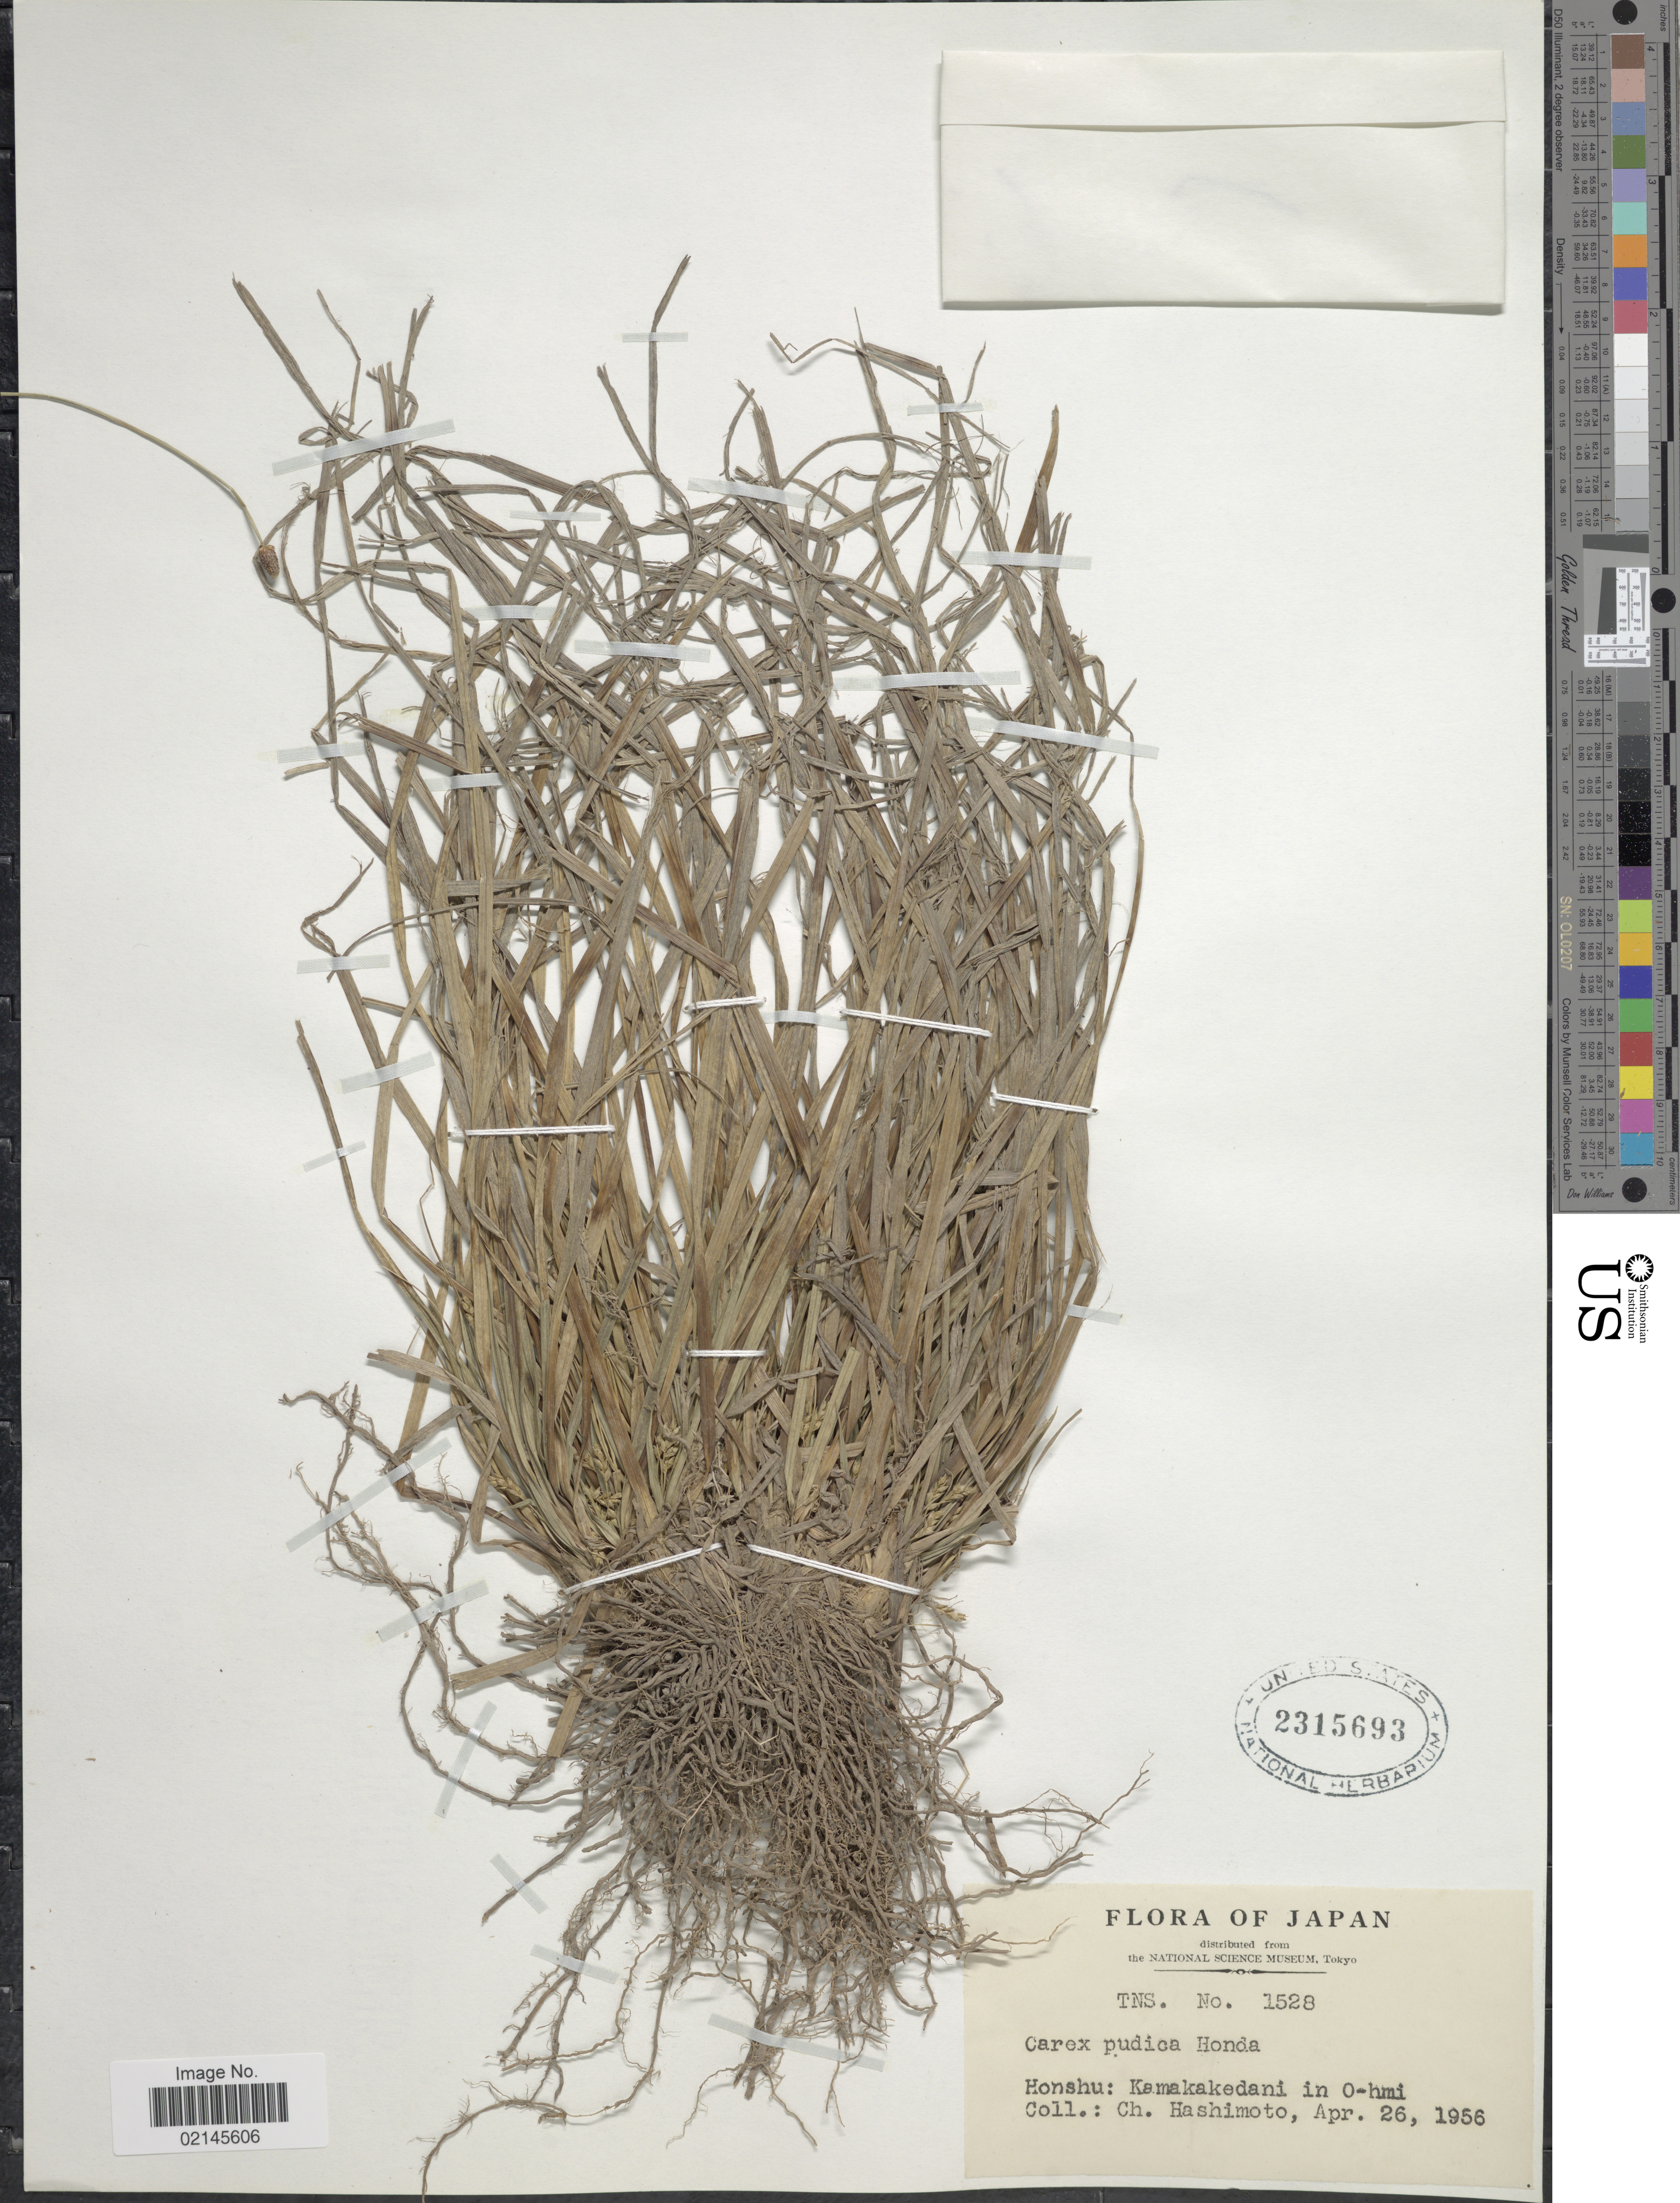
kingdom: Plantae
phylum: Tracheophyta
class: Liliopsida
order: Poales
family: Cyperaceae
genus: Carex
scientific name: Carex pudica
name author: Honda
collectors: C. Hashimoto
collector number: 1528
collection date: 1956-04-26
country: Japan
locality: Honshu, Kamakakedani in O-hmi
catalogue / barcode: US 2315693